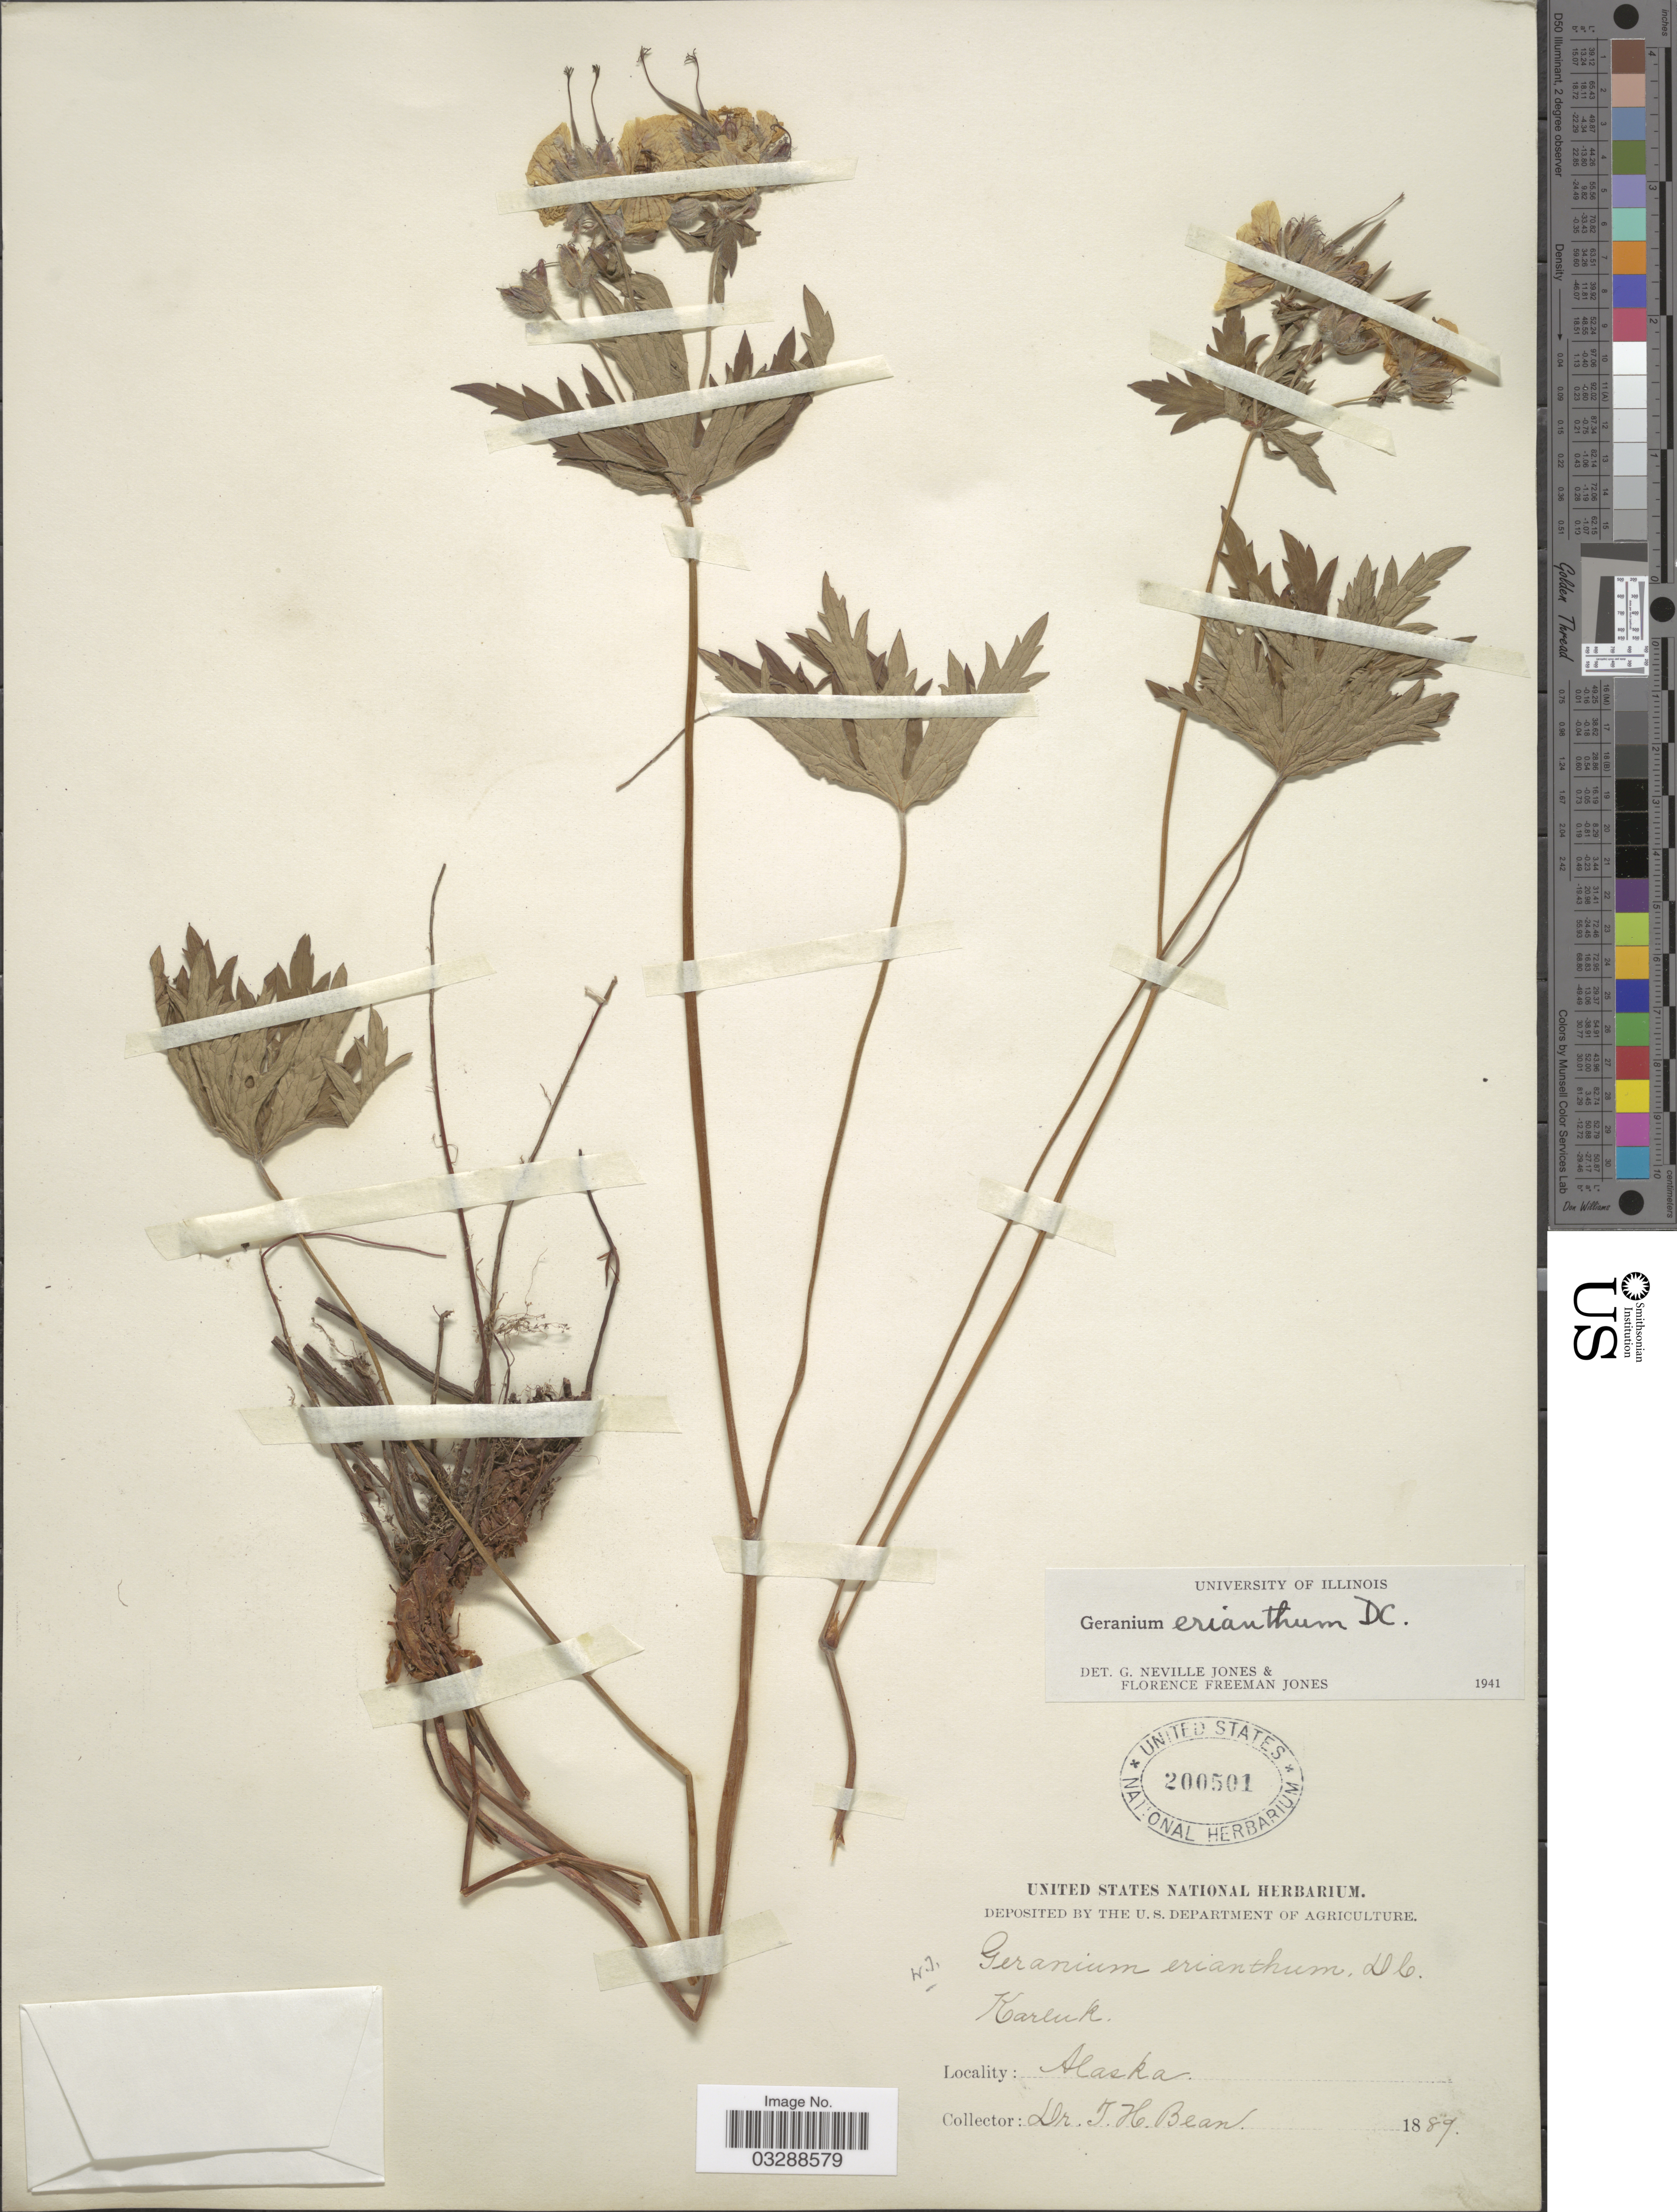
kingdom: Plantae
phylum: Tracheophyta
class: Magnoliopsida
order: Geraniales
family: Geraniaceae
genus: Geranium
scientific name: Geranium erianthum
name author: DC.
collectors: T. Bean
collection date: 1889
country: United States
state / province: Alaska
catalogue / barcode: US 200501